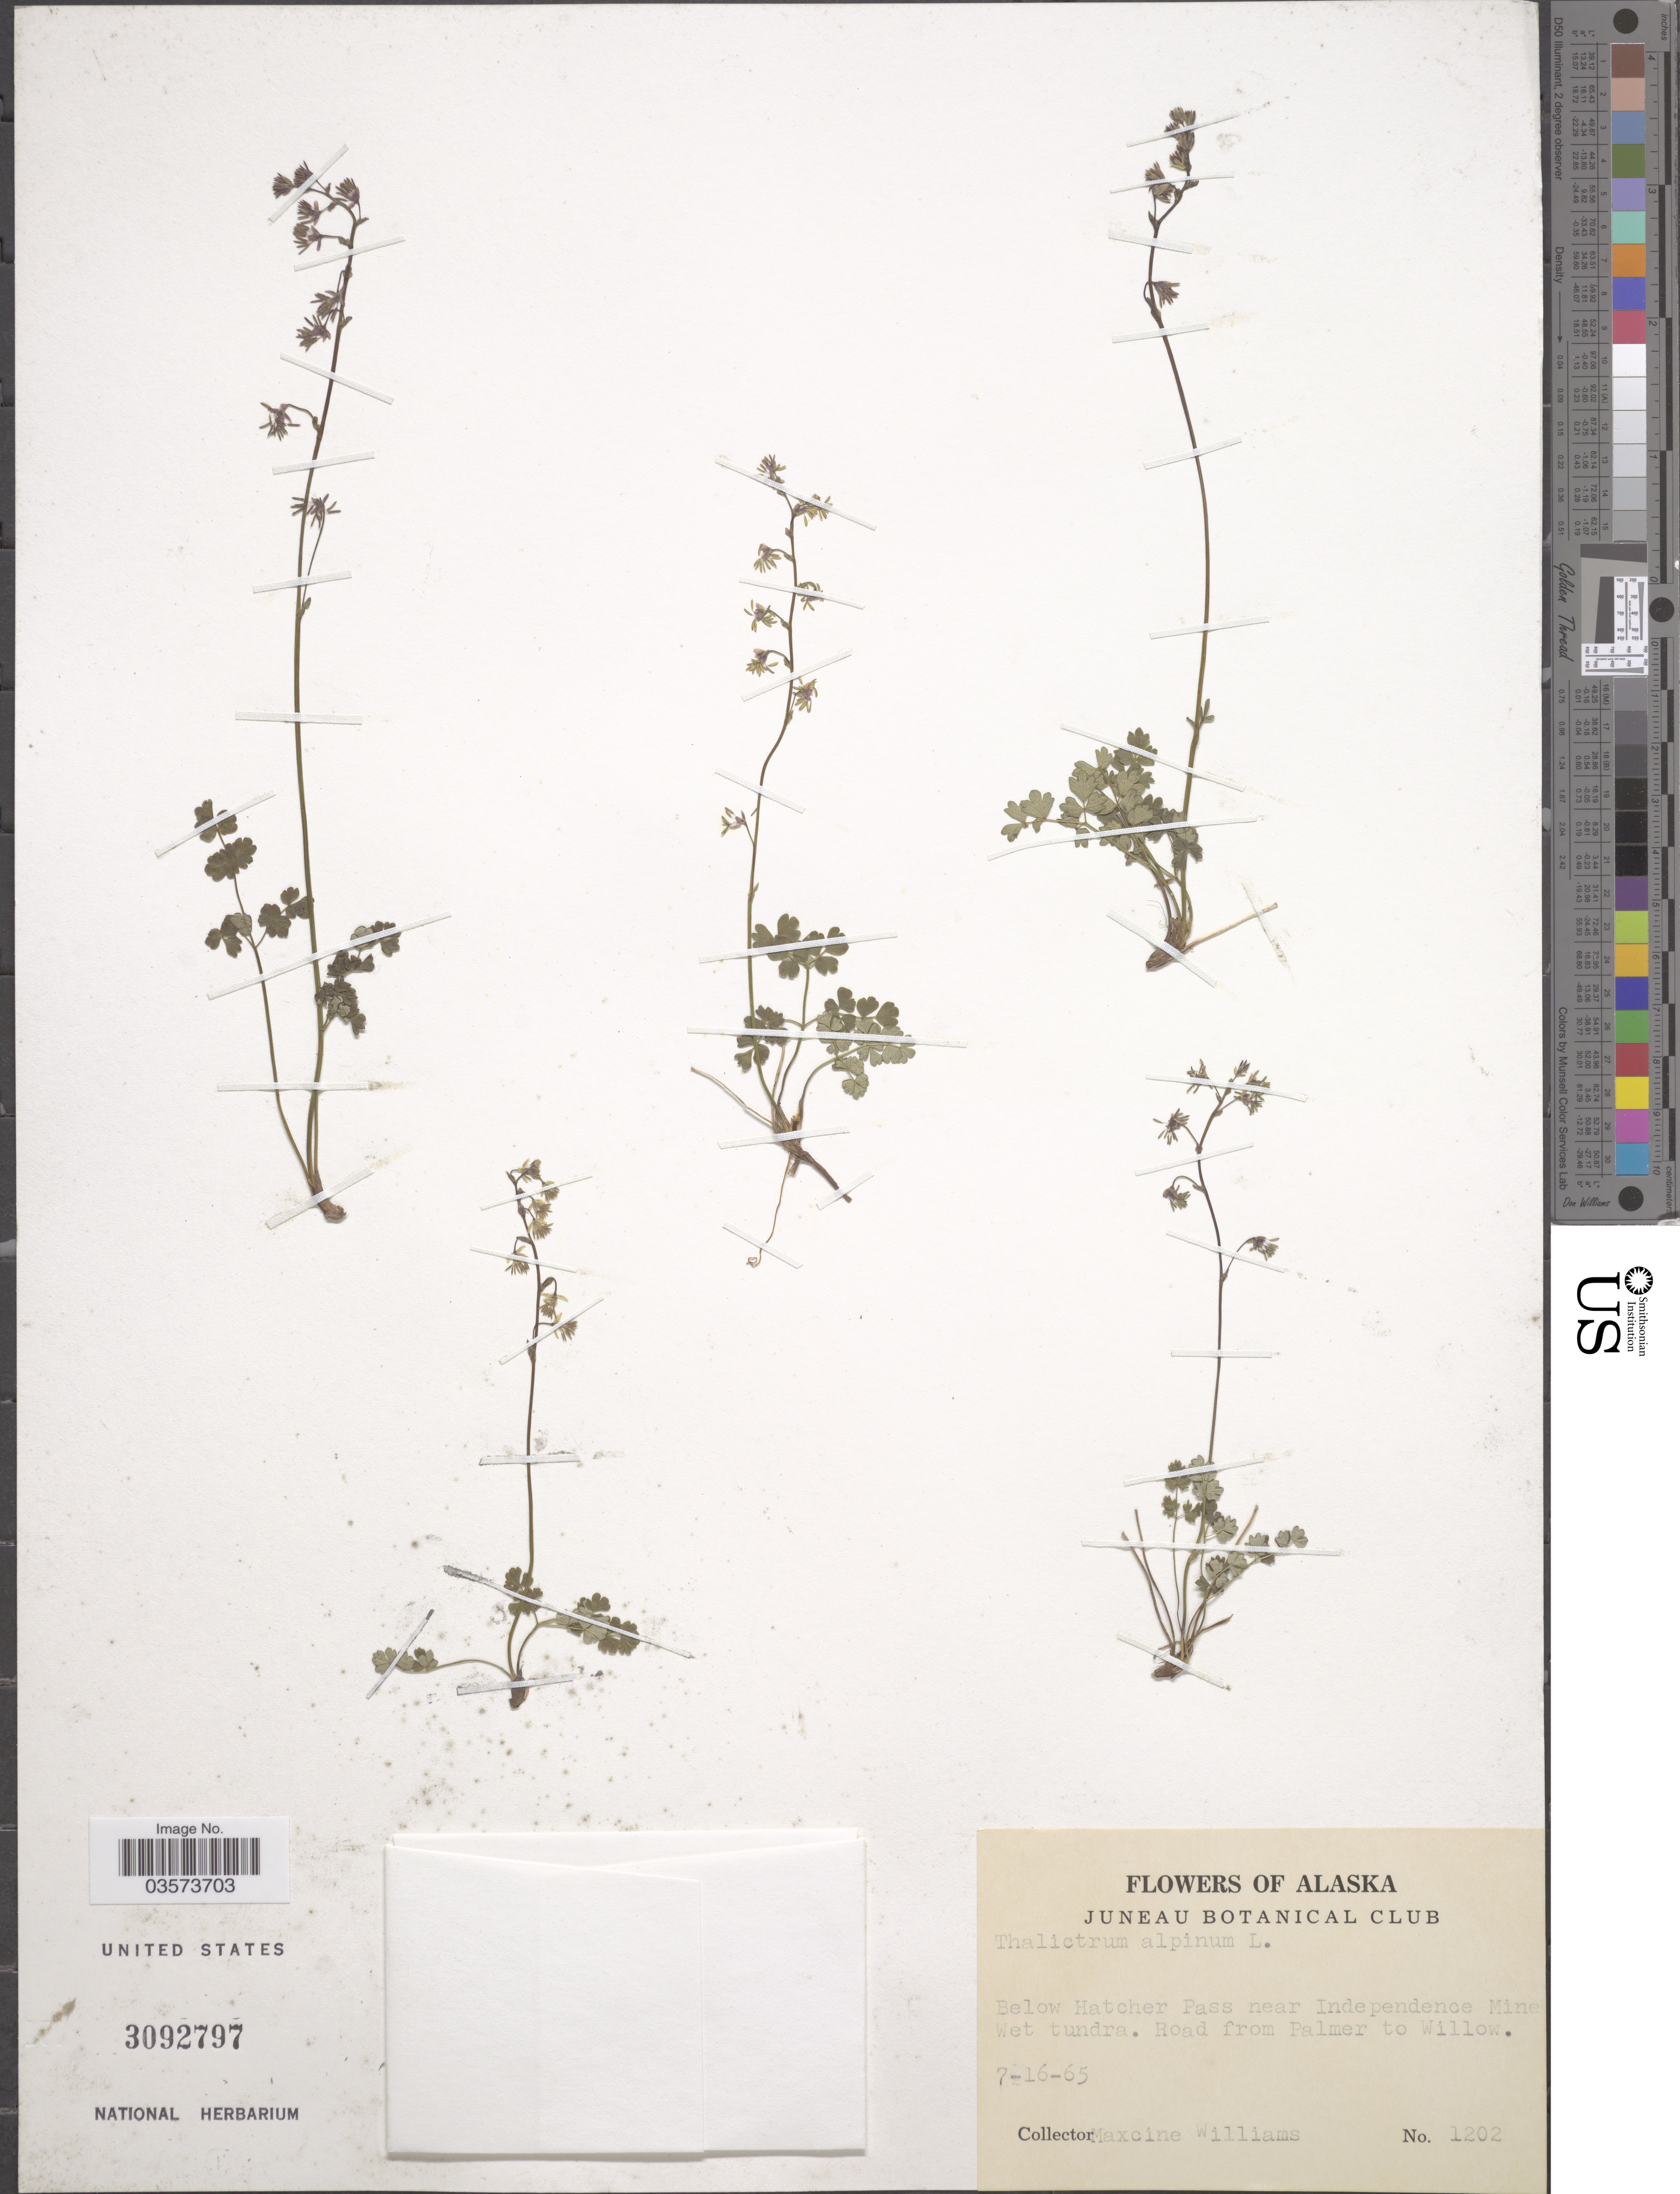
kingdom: Plantae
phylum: Tracheophyta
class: Magnoliopsida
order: Ranunculales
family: Ranunculaceae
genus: Thalictrum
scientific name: Thalictrum alpinum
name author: L.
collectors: M. Williams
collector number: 1202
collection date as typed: Transcribed d/m/y: 16/7/65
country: United States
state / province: Alaska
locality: Below Hatcher Pass near Independence Mine Wet tundra. Road from Palmer to Willow.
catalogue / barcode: US 3092797